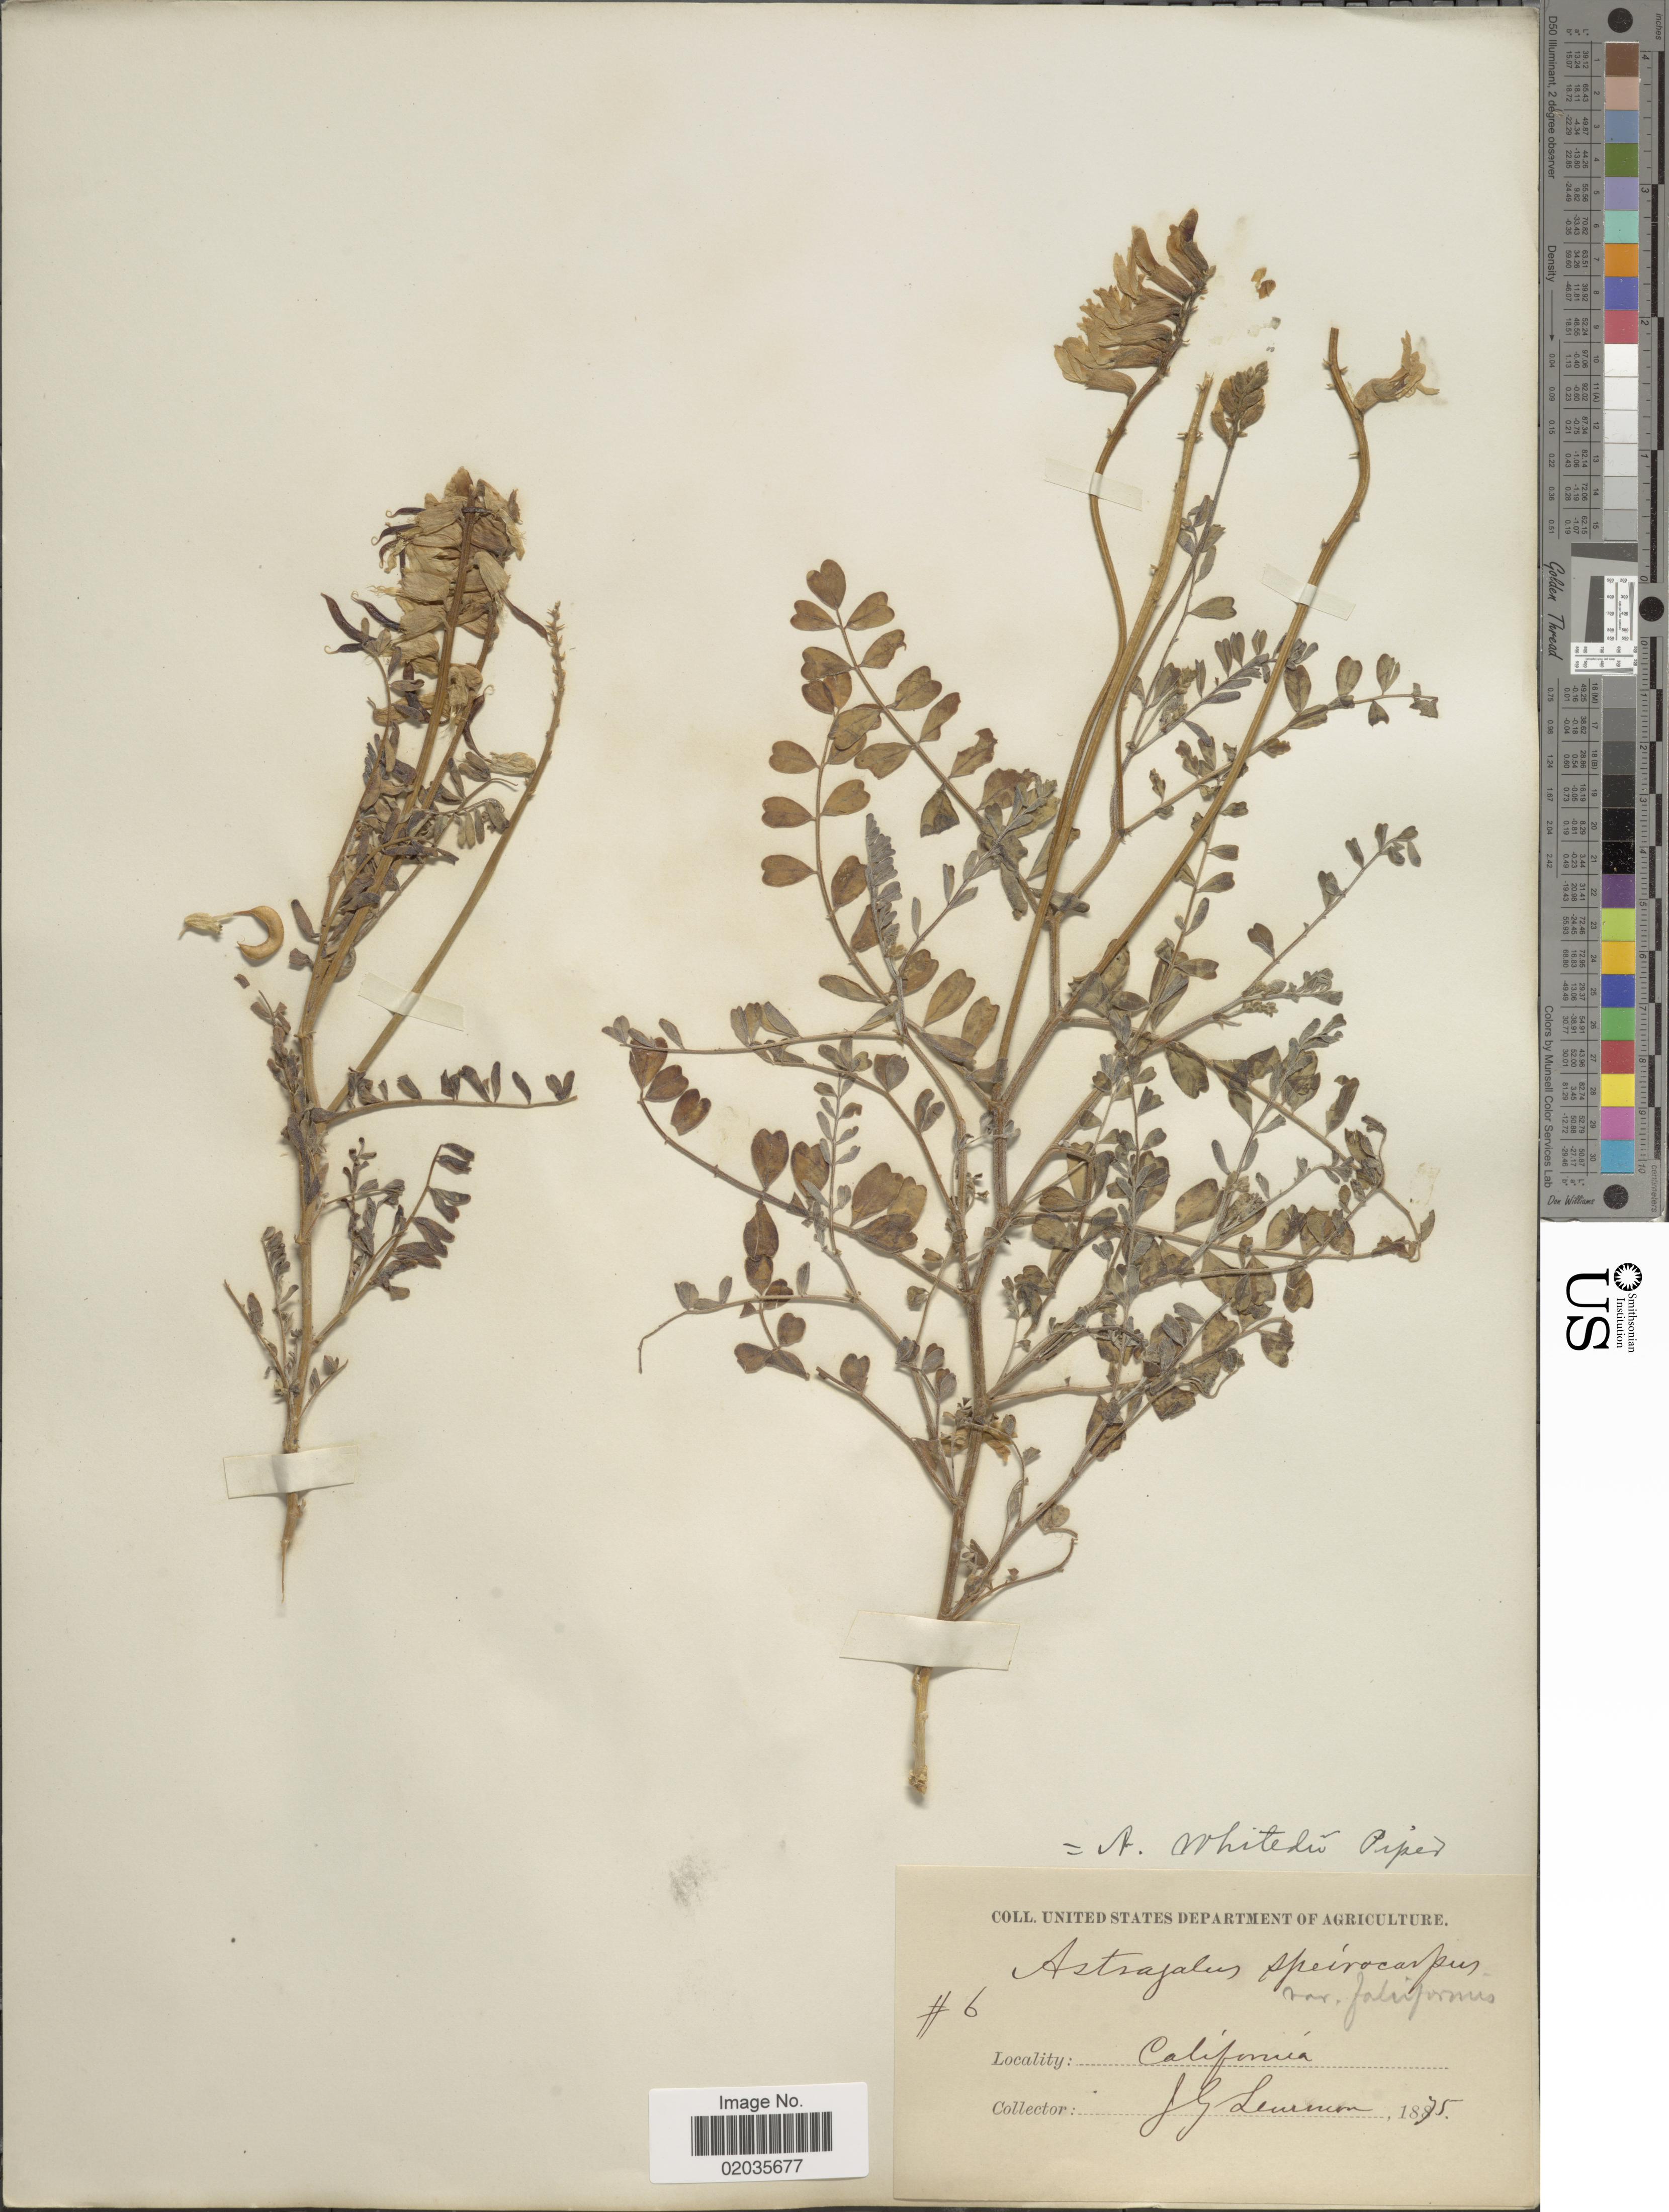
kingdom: Plantae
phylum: Tracheophyta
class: Magnoliopsida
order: Fabales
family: Fabaceae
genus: Astragalus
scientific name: Astragalus whitedii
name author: Piper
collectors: J. Lemmon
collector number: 6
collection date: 1875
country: United States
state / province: California